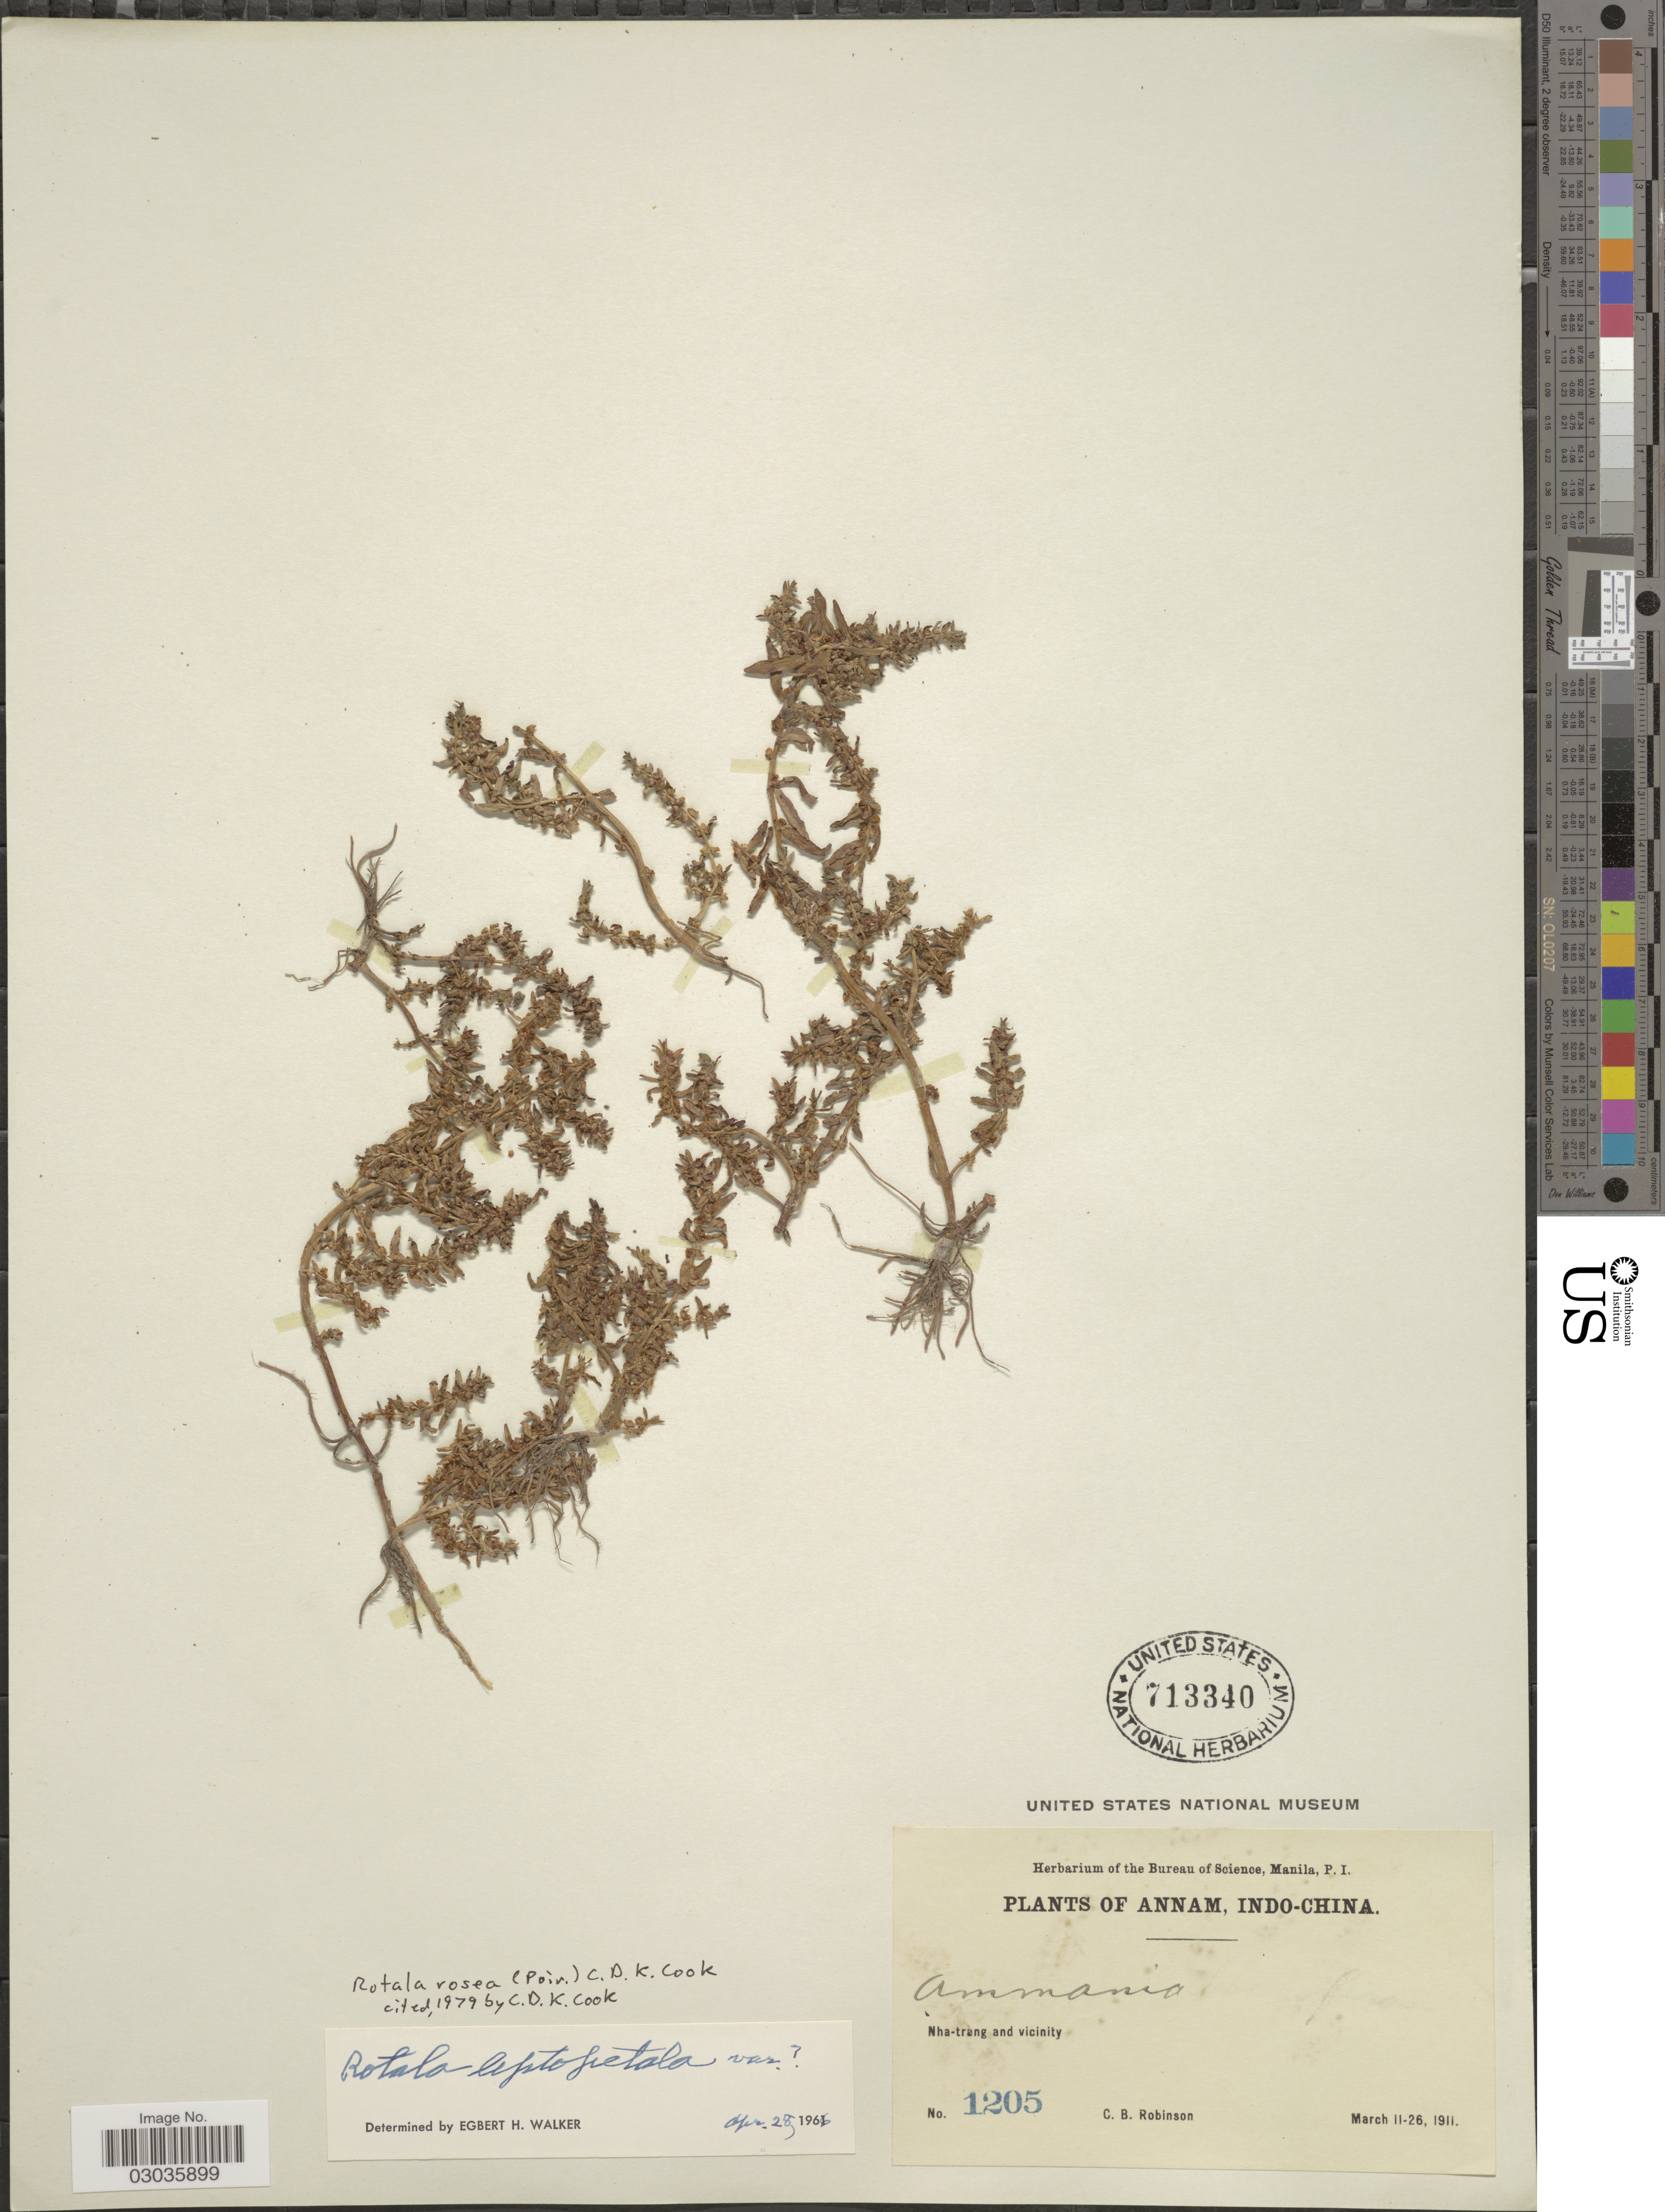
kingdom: Plantae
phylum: Tracheophyta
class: Magnoliopsida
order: Myrtales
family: Lythraceae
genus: Rotala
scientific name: Rotala rosea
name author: (Poir.) C.D.K. Cook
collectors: C. Robinson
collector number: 1205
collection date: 1911-03-11/1911-03-26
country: Vietnam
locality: Annam, Indo-China, Nha-trang and vicinity.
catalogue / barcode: US 713340